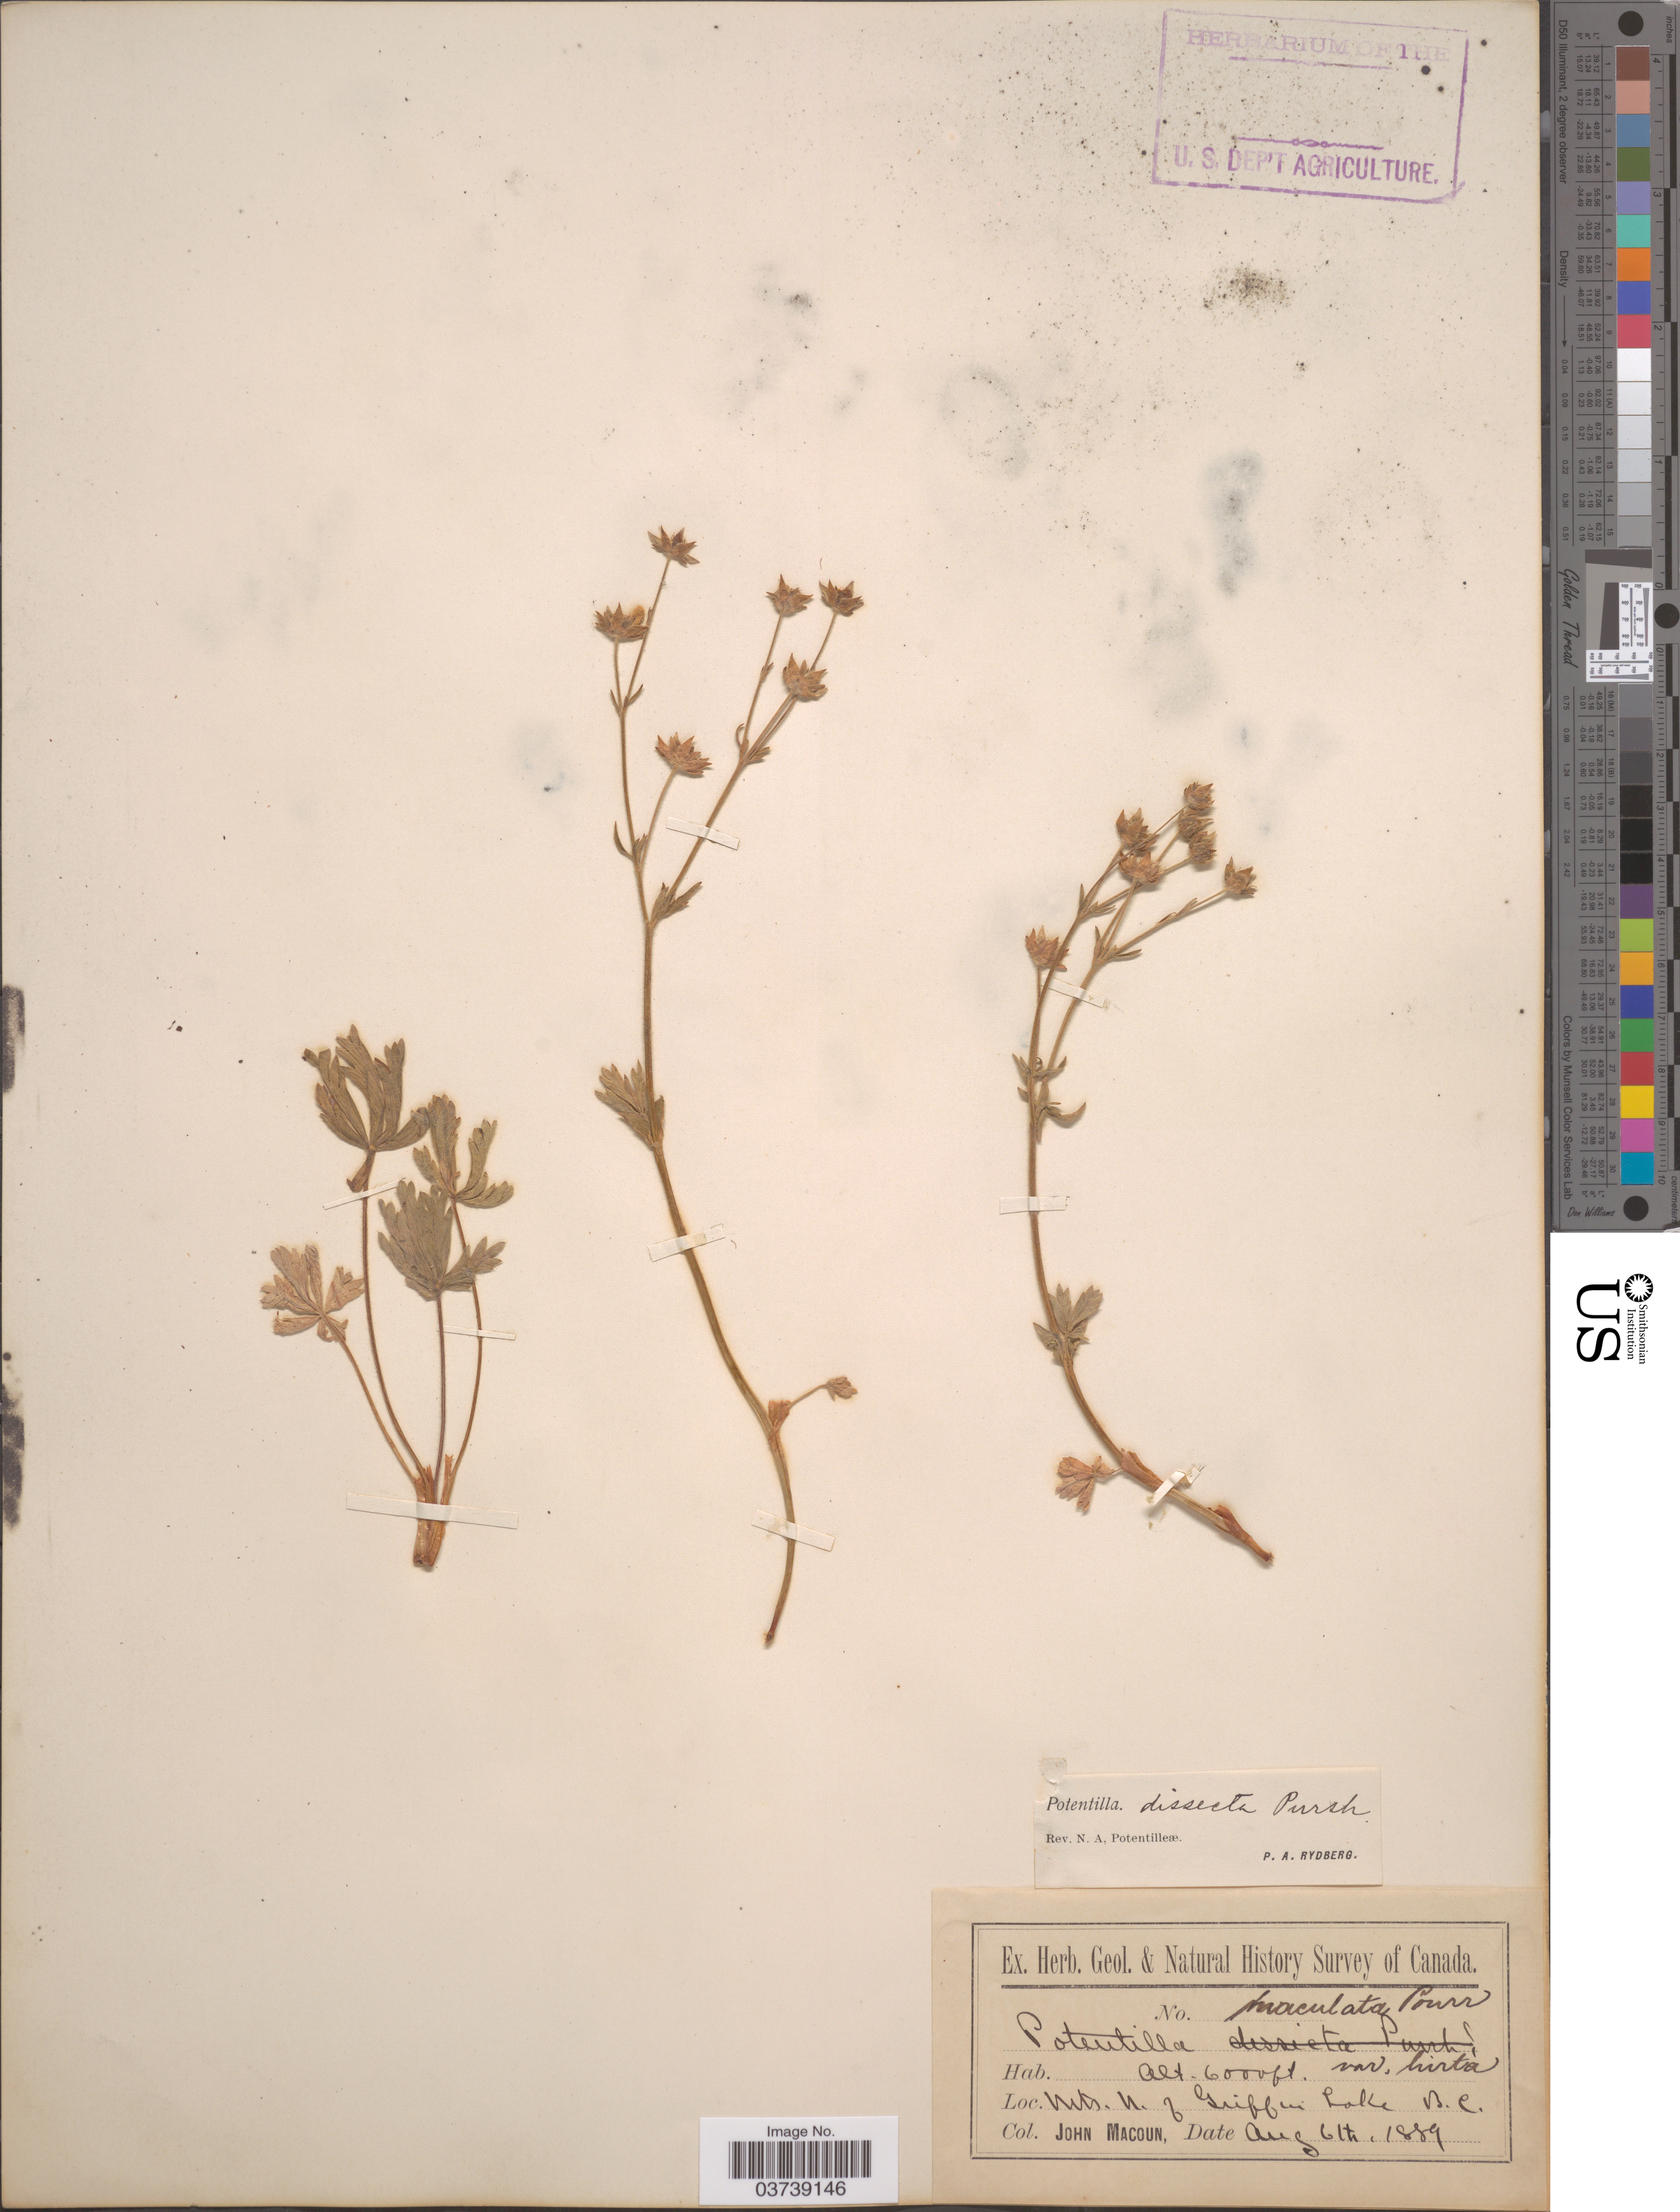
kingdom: Plantae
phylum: Tracheophyta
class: Magnoliopsida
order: Rosales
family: Rosaceae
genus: Potentilla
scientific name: Potentilla diversifolia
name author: Lehm.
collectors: J. Macoun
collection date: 1889-08-06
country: Canada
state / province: British Columbia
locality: Mts. N. of Griffin Lake.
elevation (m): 1829